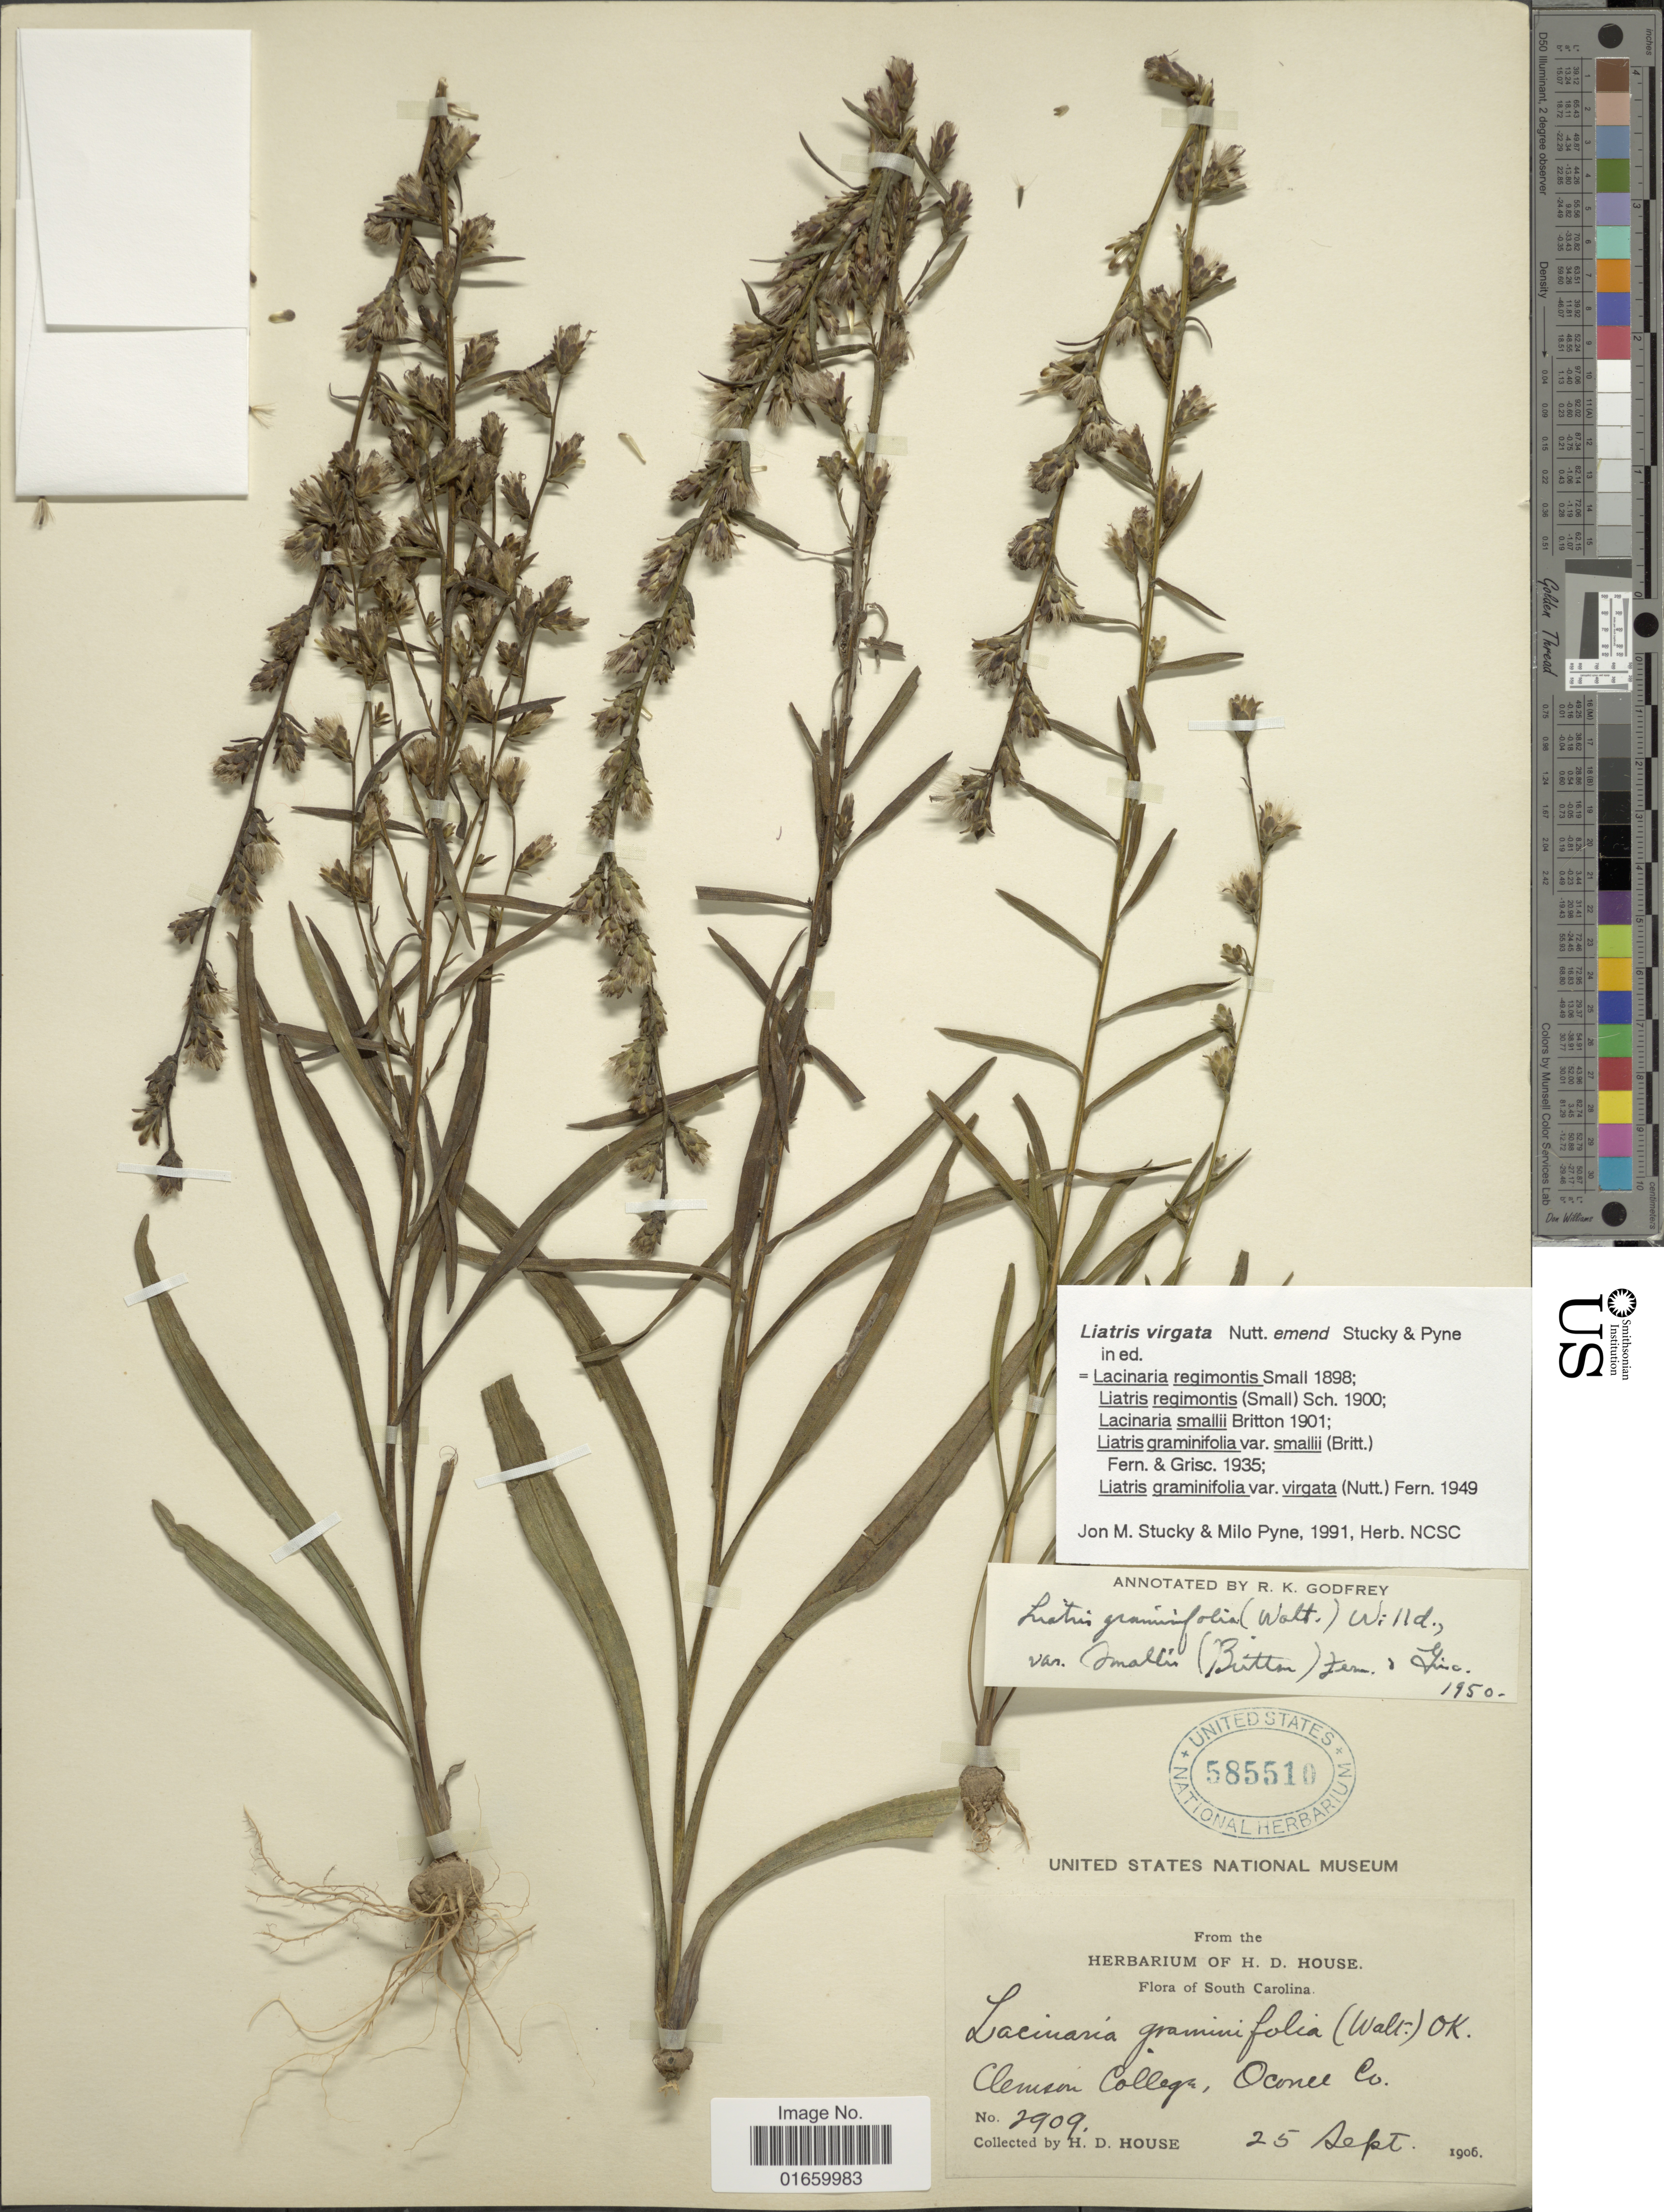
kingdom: Plantae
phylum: Tracheophyta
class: Magnoliopsida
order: Asterales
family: Asteraceae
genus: Liatris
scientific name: Liatris virgata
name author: Nutt.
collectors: H. D. House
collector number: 2909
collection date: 1906-09-25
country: United States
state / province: South Carolina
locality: Clemsen College, Oconee Co.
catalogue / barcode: US 585510